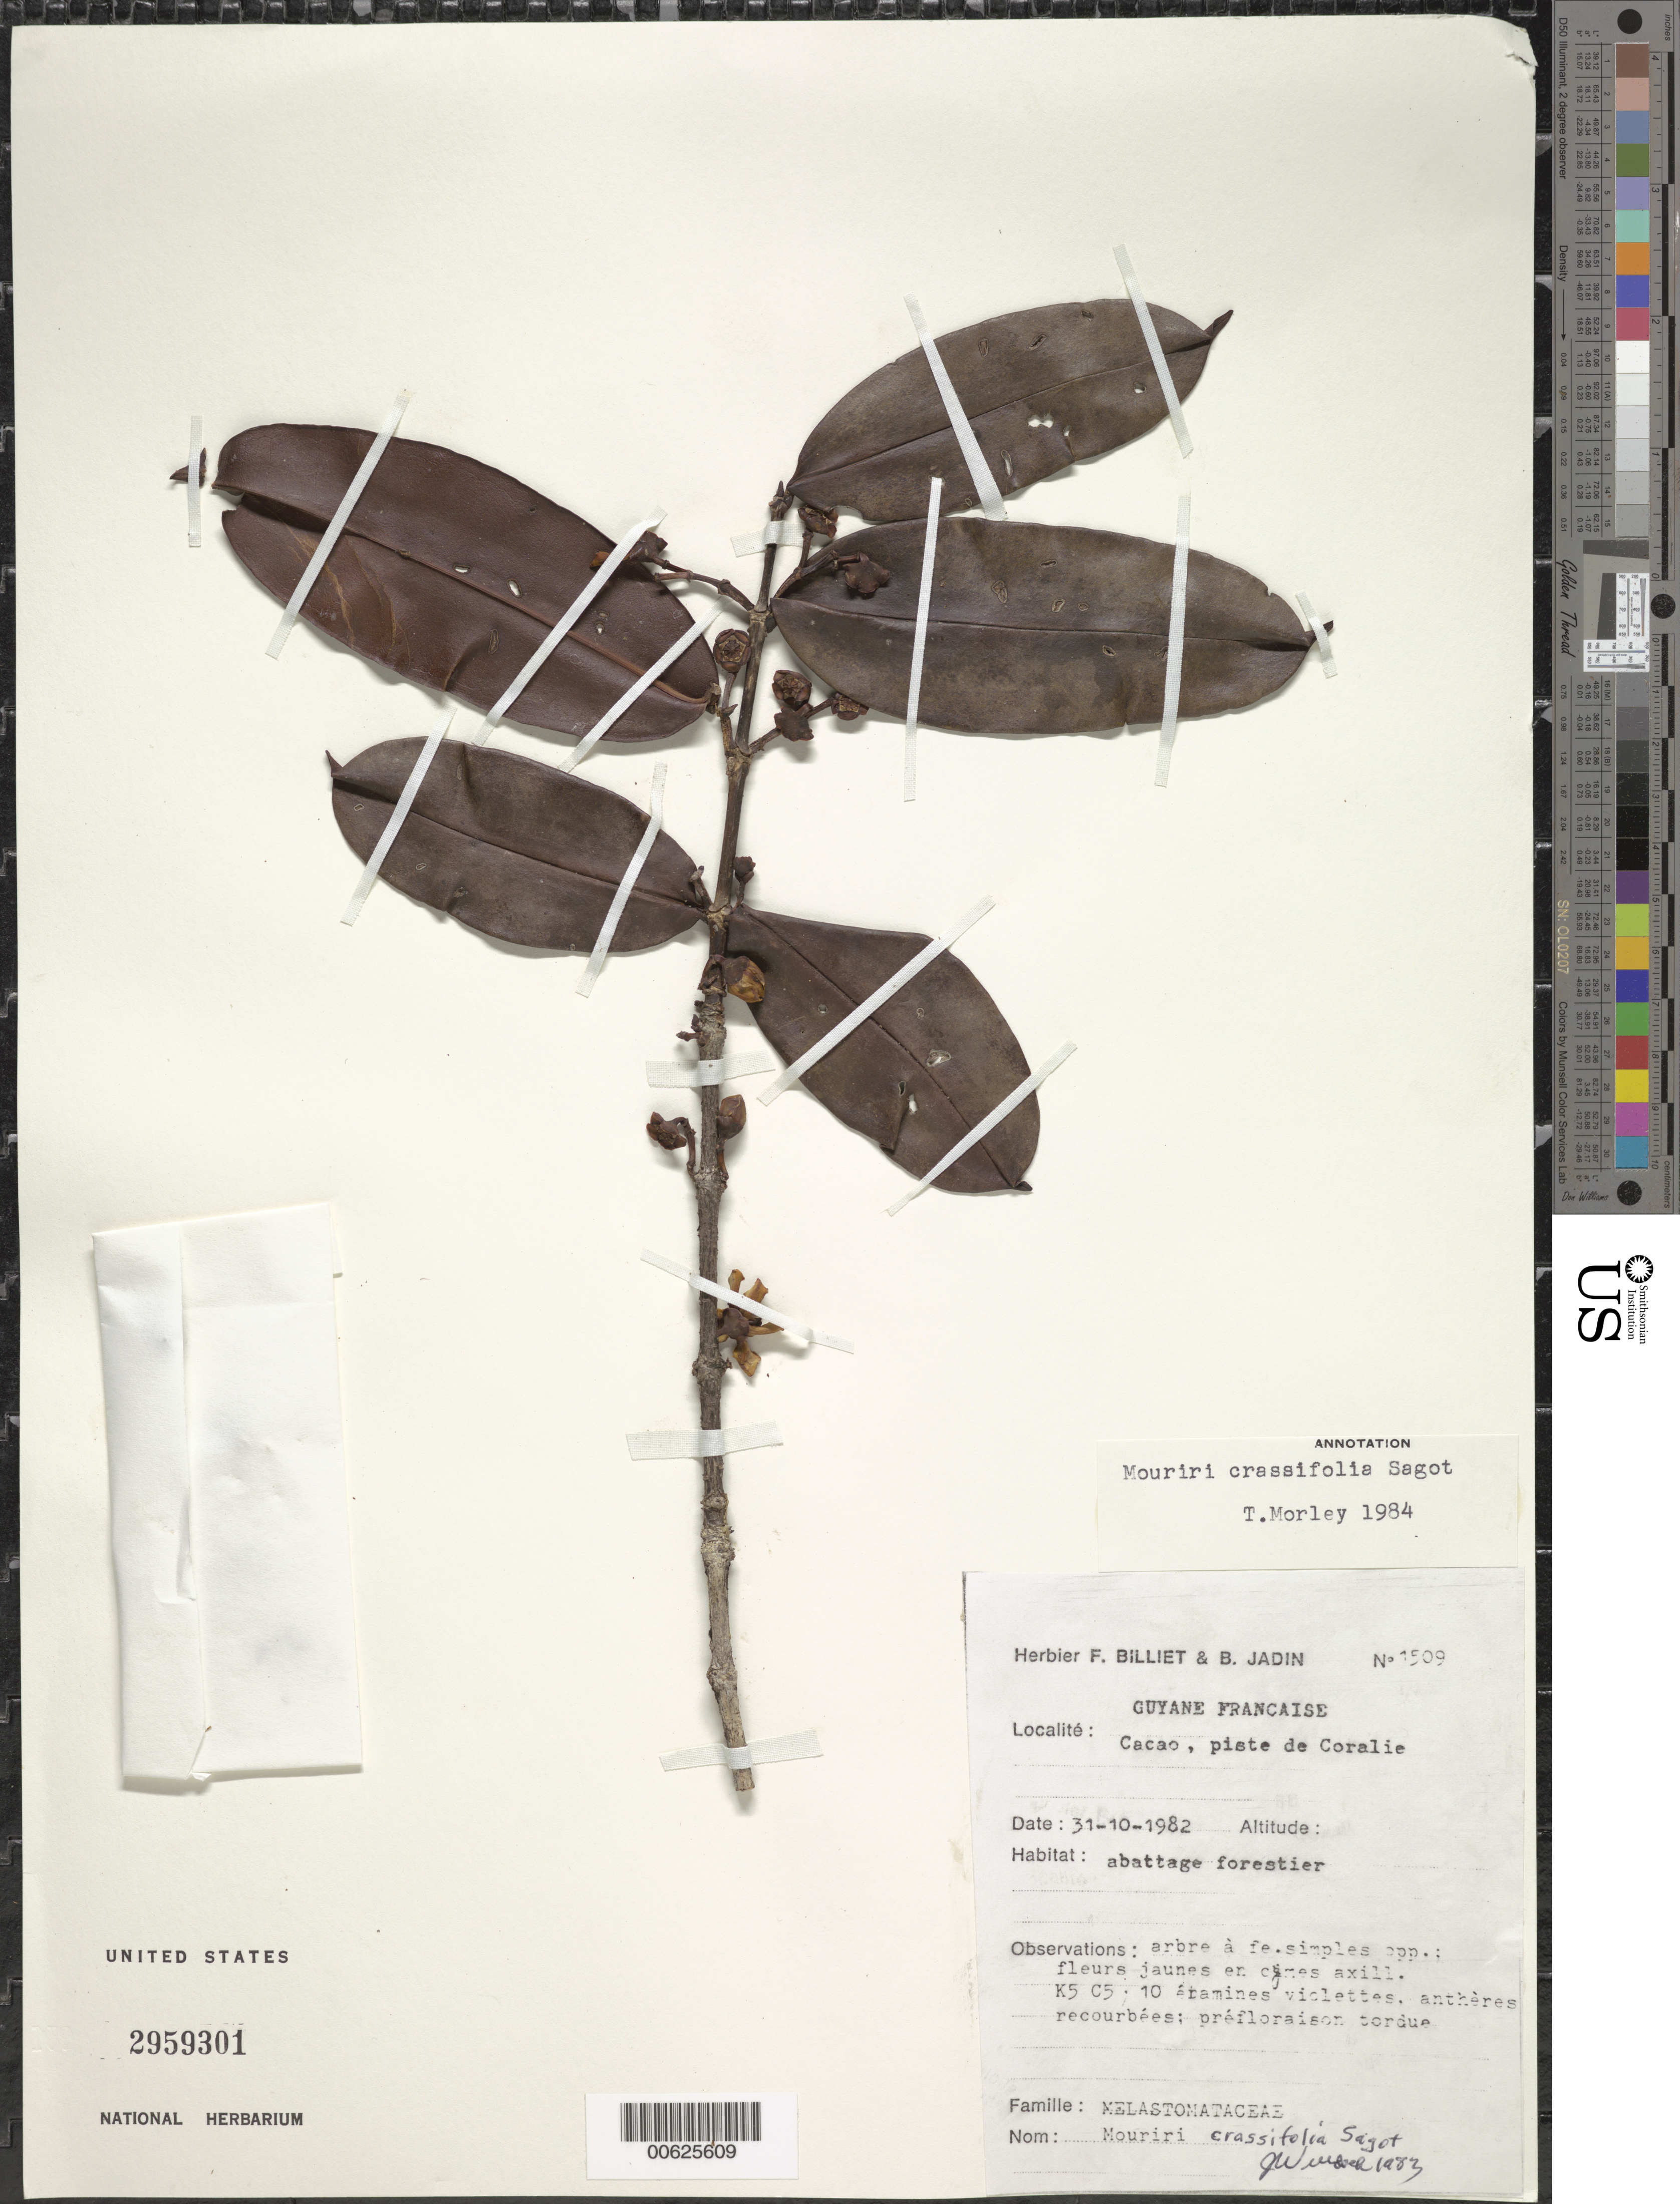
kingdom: Plantae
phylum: Tracheophyta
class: Magnoliopsida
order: Myrtales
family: Melastomataceae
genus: Mouriri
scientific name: Mouriri crassifolia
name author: Sagot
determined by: Morley, T.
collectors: F. Billiet & B. Jadin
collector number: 1509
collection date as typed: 31-Oct-82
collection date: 1982-10-31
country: French Guiana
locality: Cacao, piste de Coralie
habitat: Abattage forestier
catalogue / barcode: US 2959301